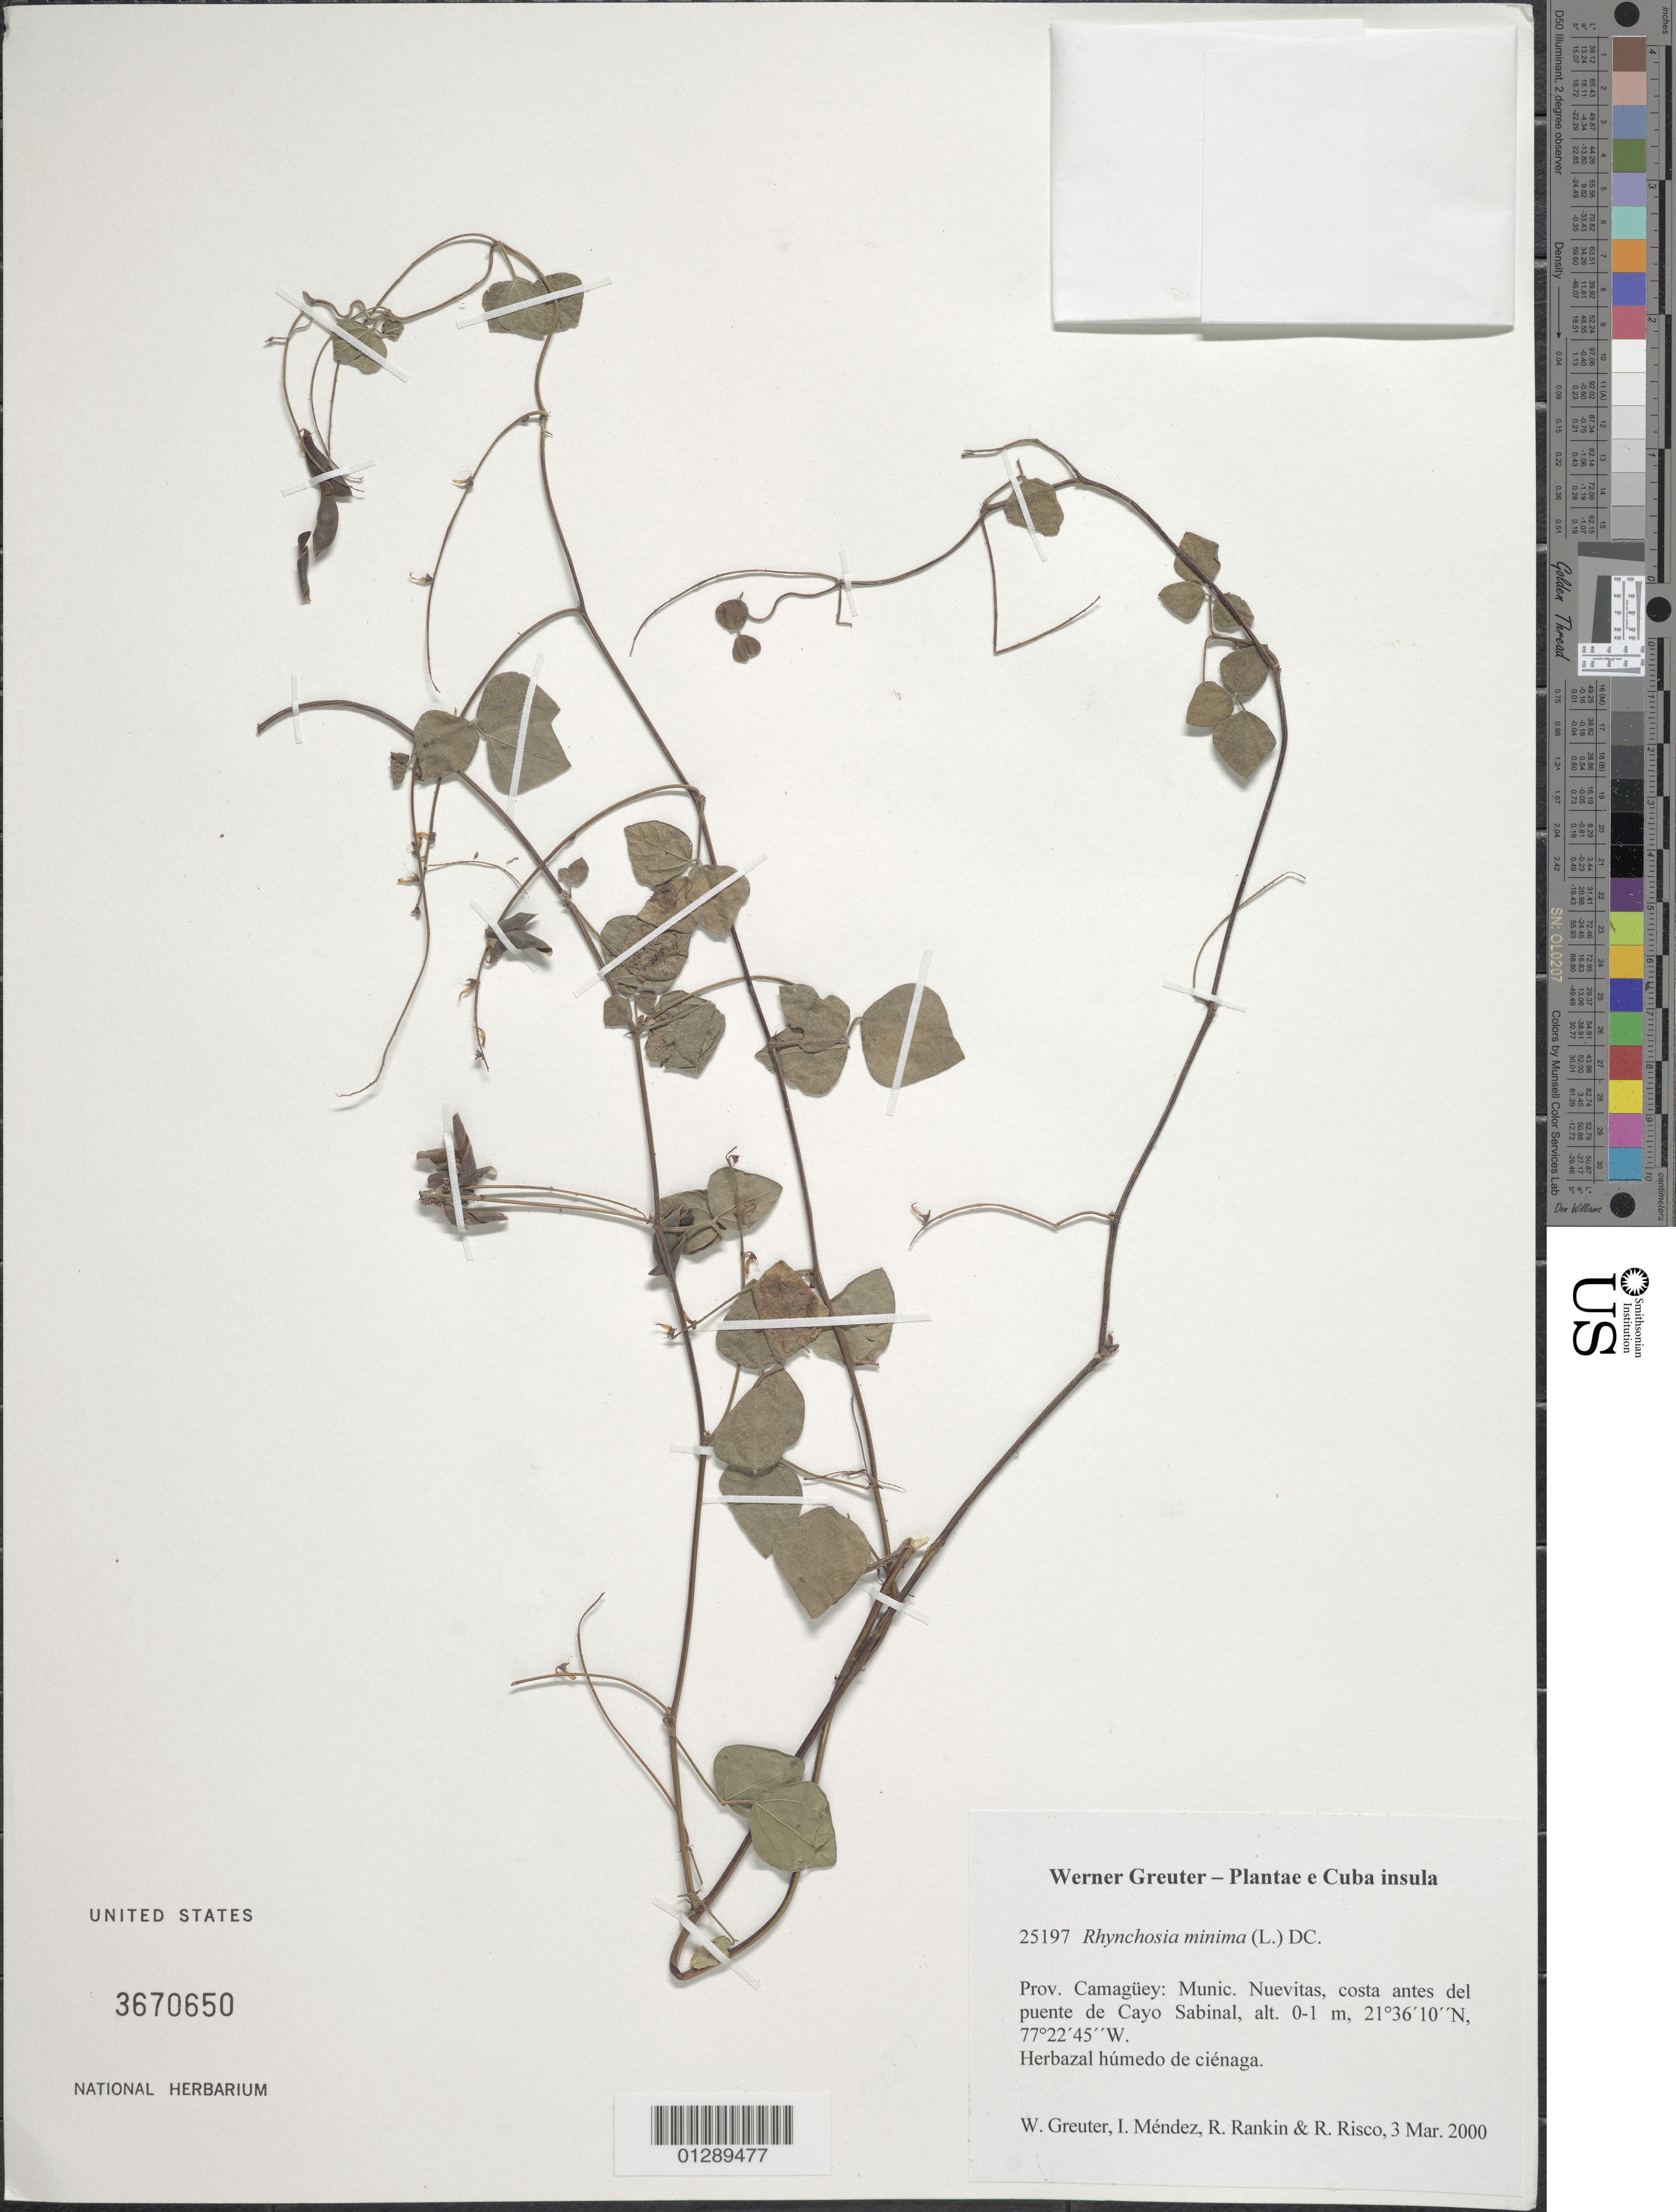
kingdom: Plantae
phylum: Tracheophyta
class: Magnoliopsida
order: Fabales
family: Fabaceae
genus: Rhynchosia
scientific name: Rhynchosia minima var. minima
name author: (L.) DC.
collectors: W. R. Greuter, I. Méndez, R. Rankin Rodriguez & R. Risco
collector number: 25197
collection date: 2000-03-03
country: Cuba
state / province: Camagüey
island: Cuba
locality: Munic. Nuevitas, costa antes del puente de Cayo Sabinal.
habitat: Herbazal húmedo de ciénaga.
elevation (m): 0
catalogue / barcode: US 3670650